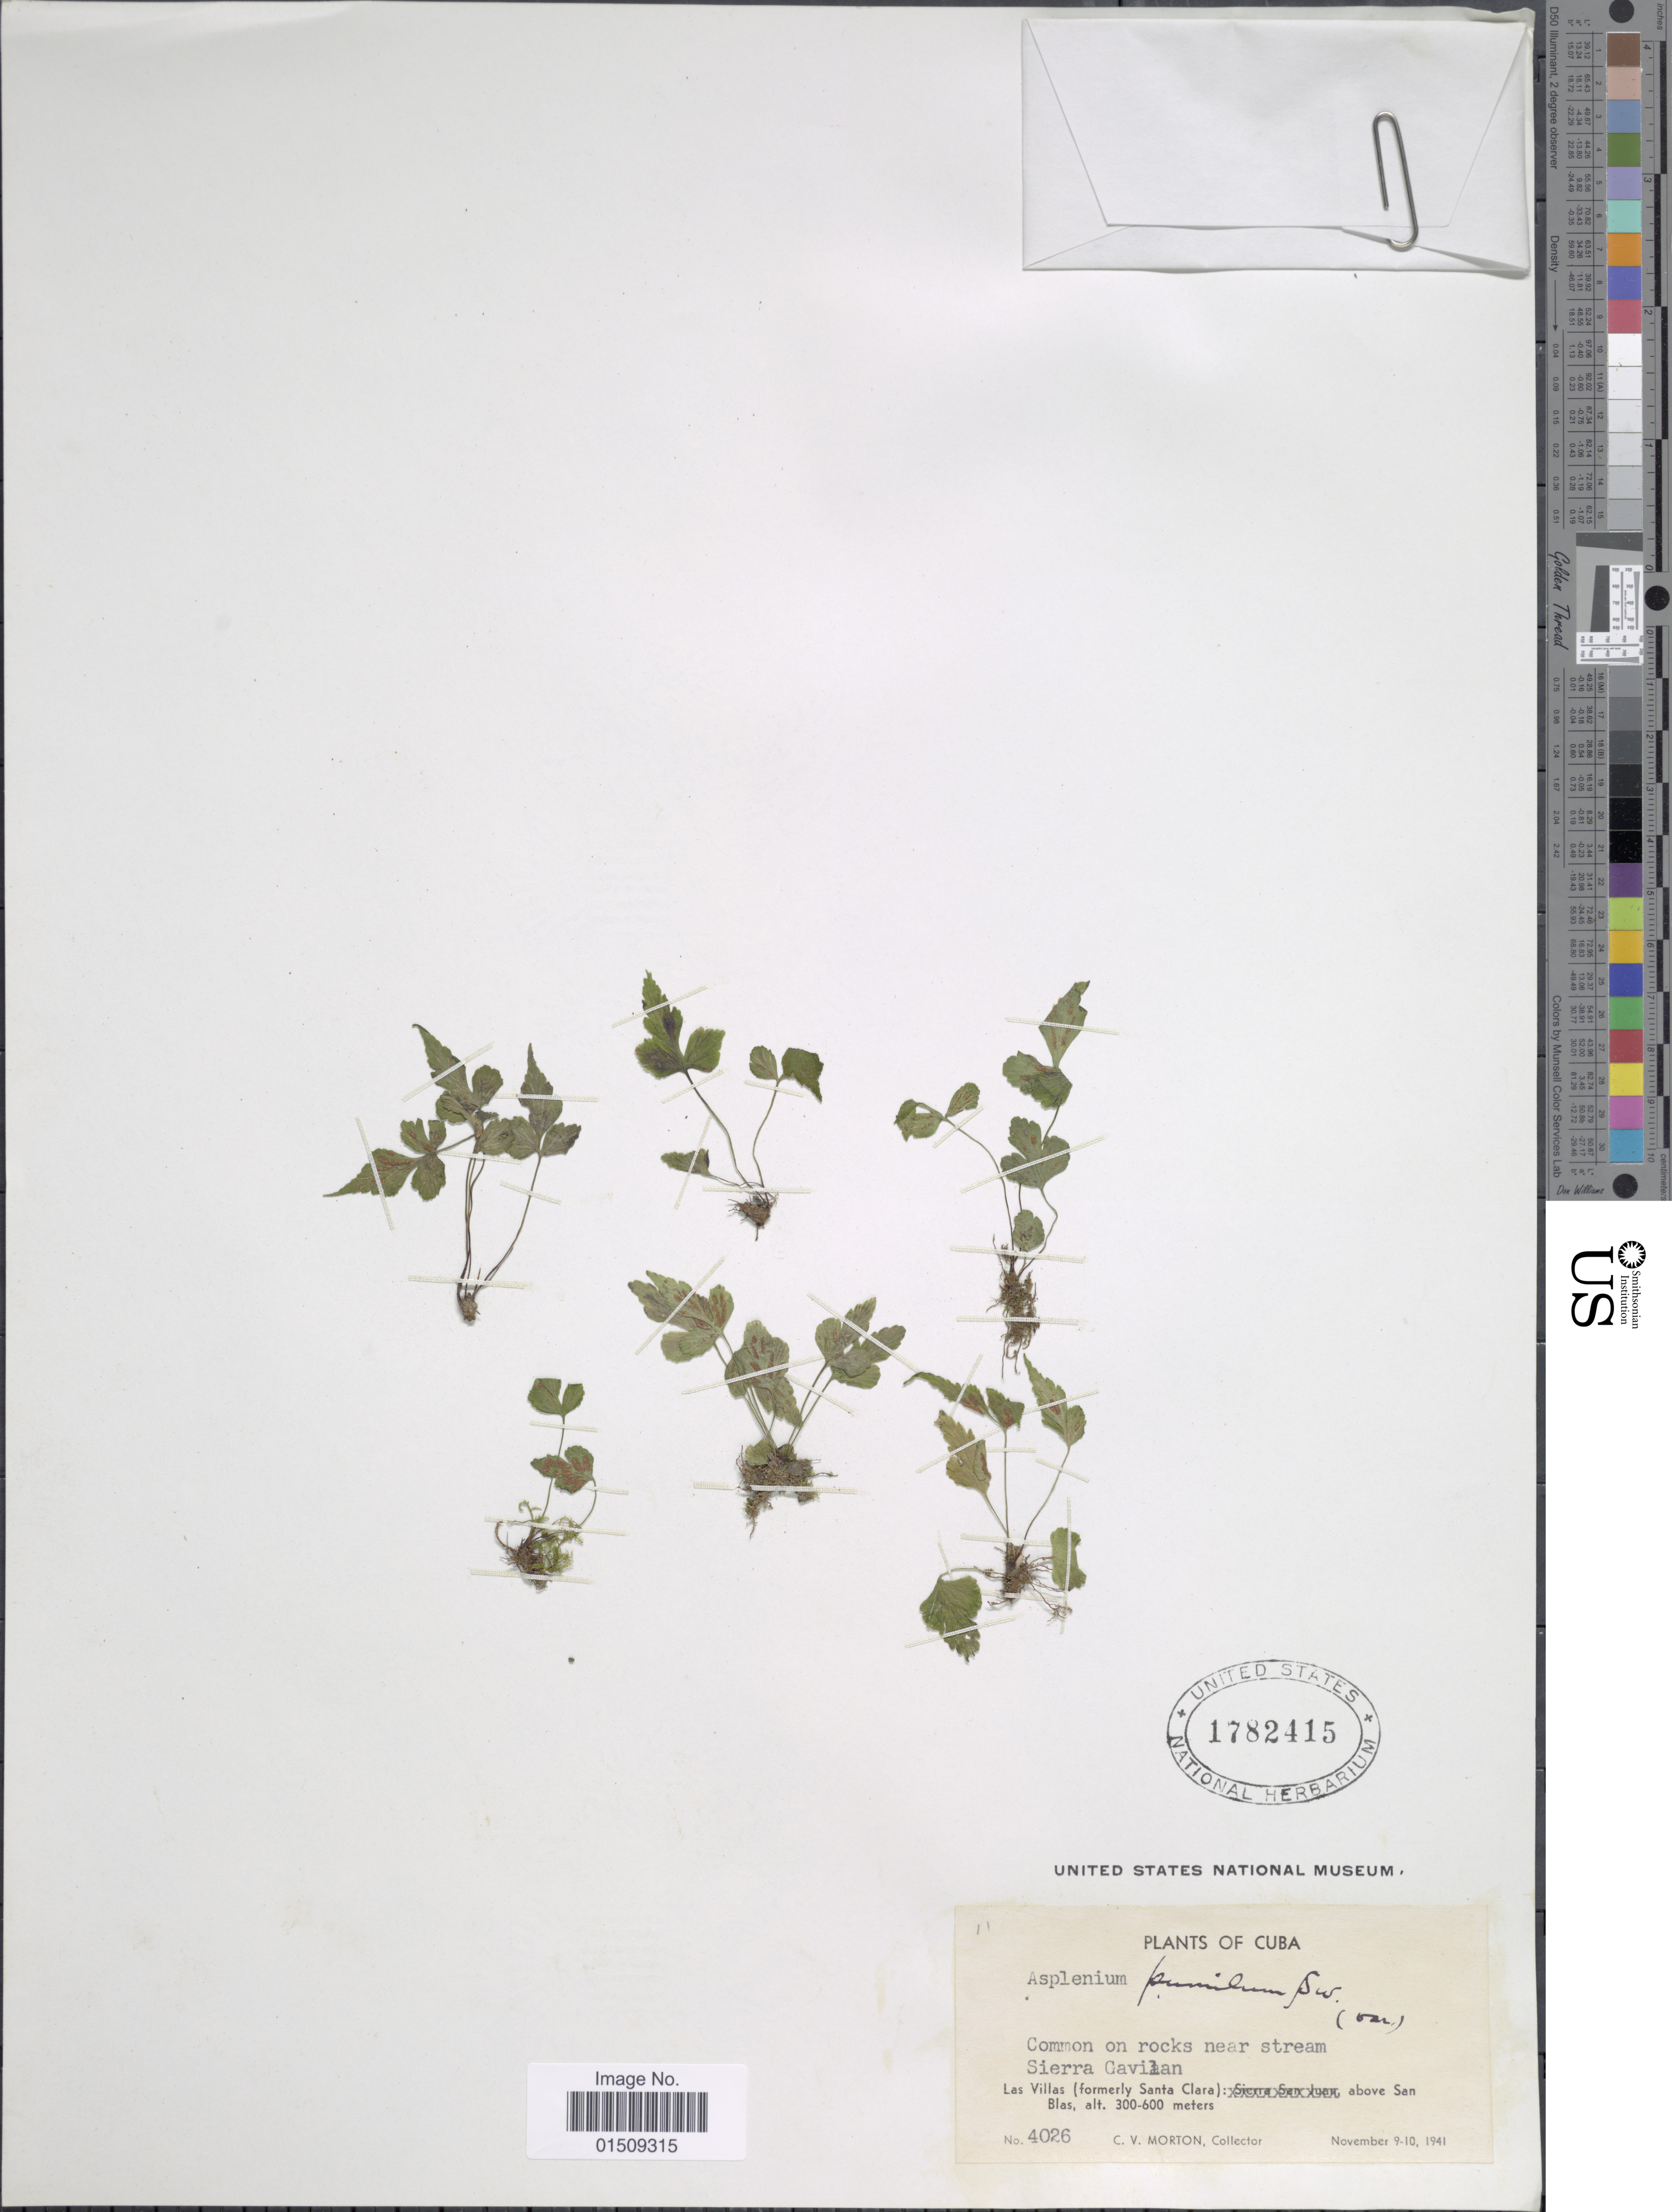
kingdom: Plantae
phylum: Tracheophyta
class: Polypodiopsida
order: Polypodiales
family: Aspleniaceae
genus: Asplenium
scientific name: Asplenium pumilum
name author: Sw.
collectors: C. V. Morton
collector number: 4026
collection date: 1941-11-09/1941-11-10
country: Cuba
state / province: Las Villas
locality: Sierra Cavilan, Las Villas (formerly Santa Clara): above San Blas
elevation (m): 300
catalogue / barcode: US 1782415